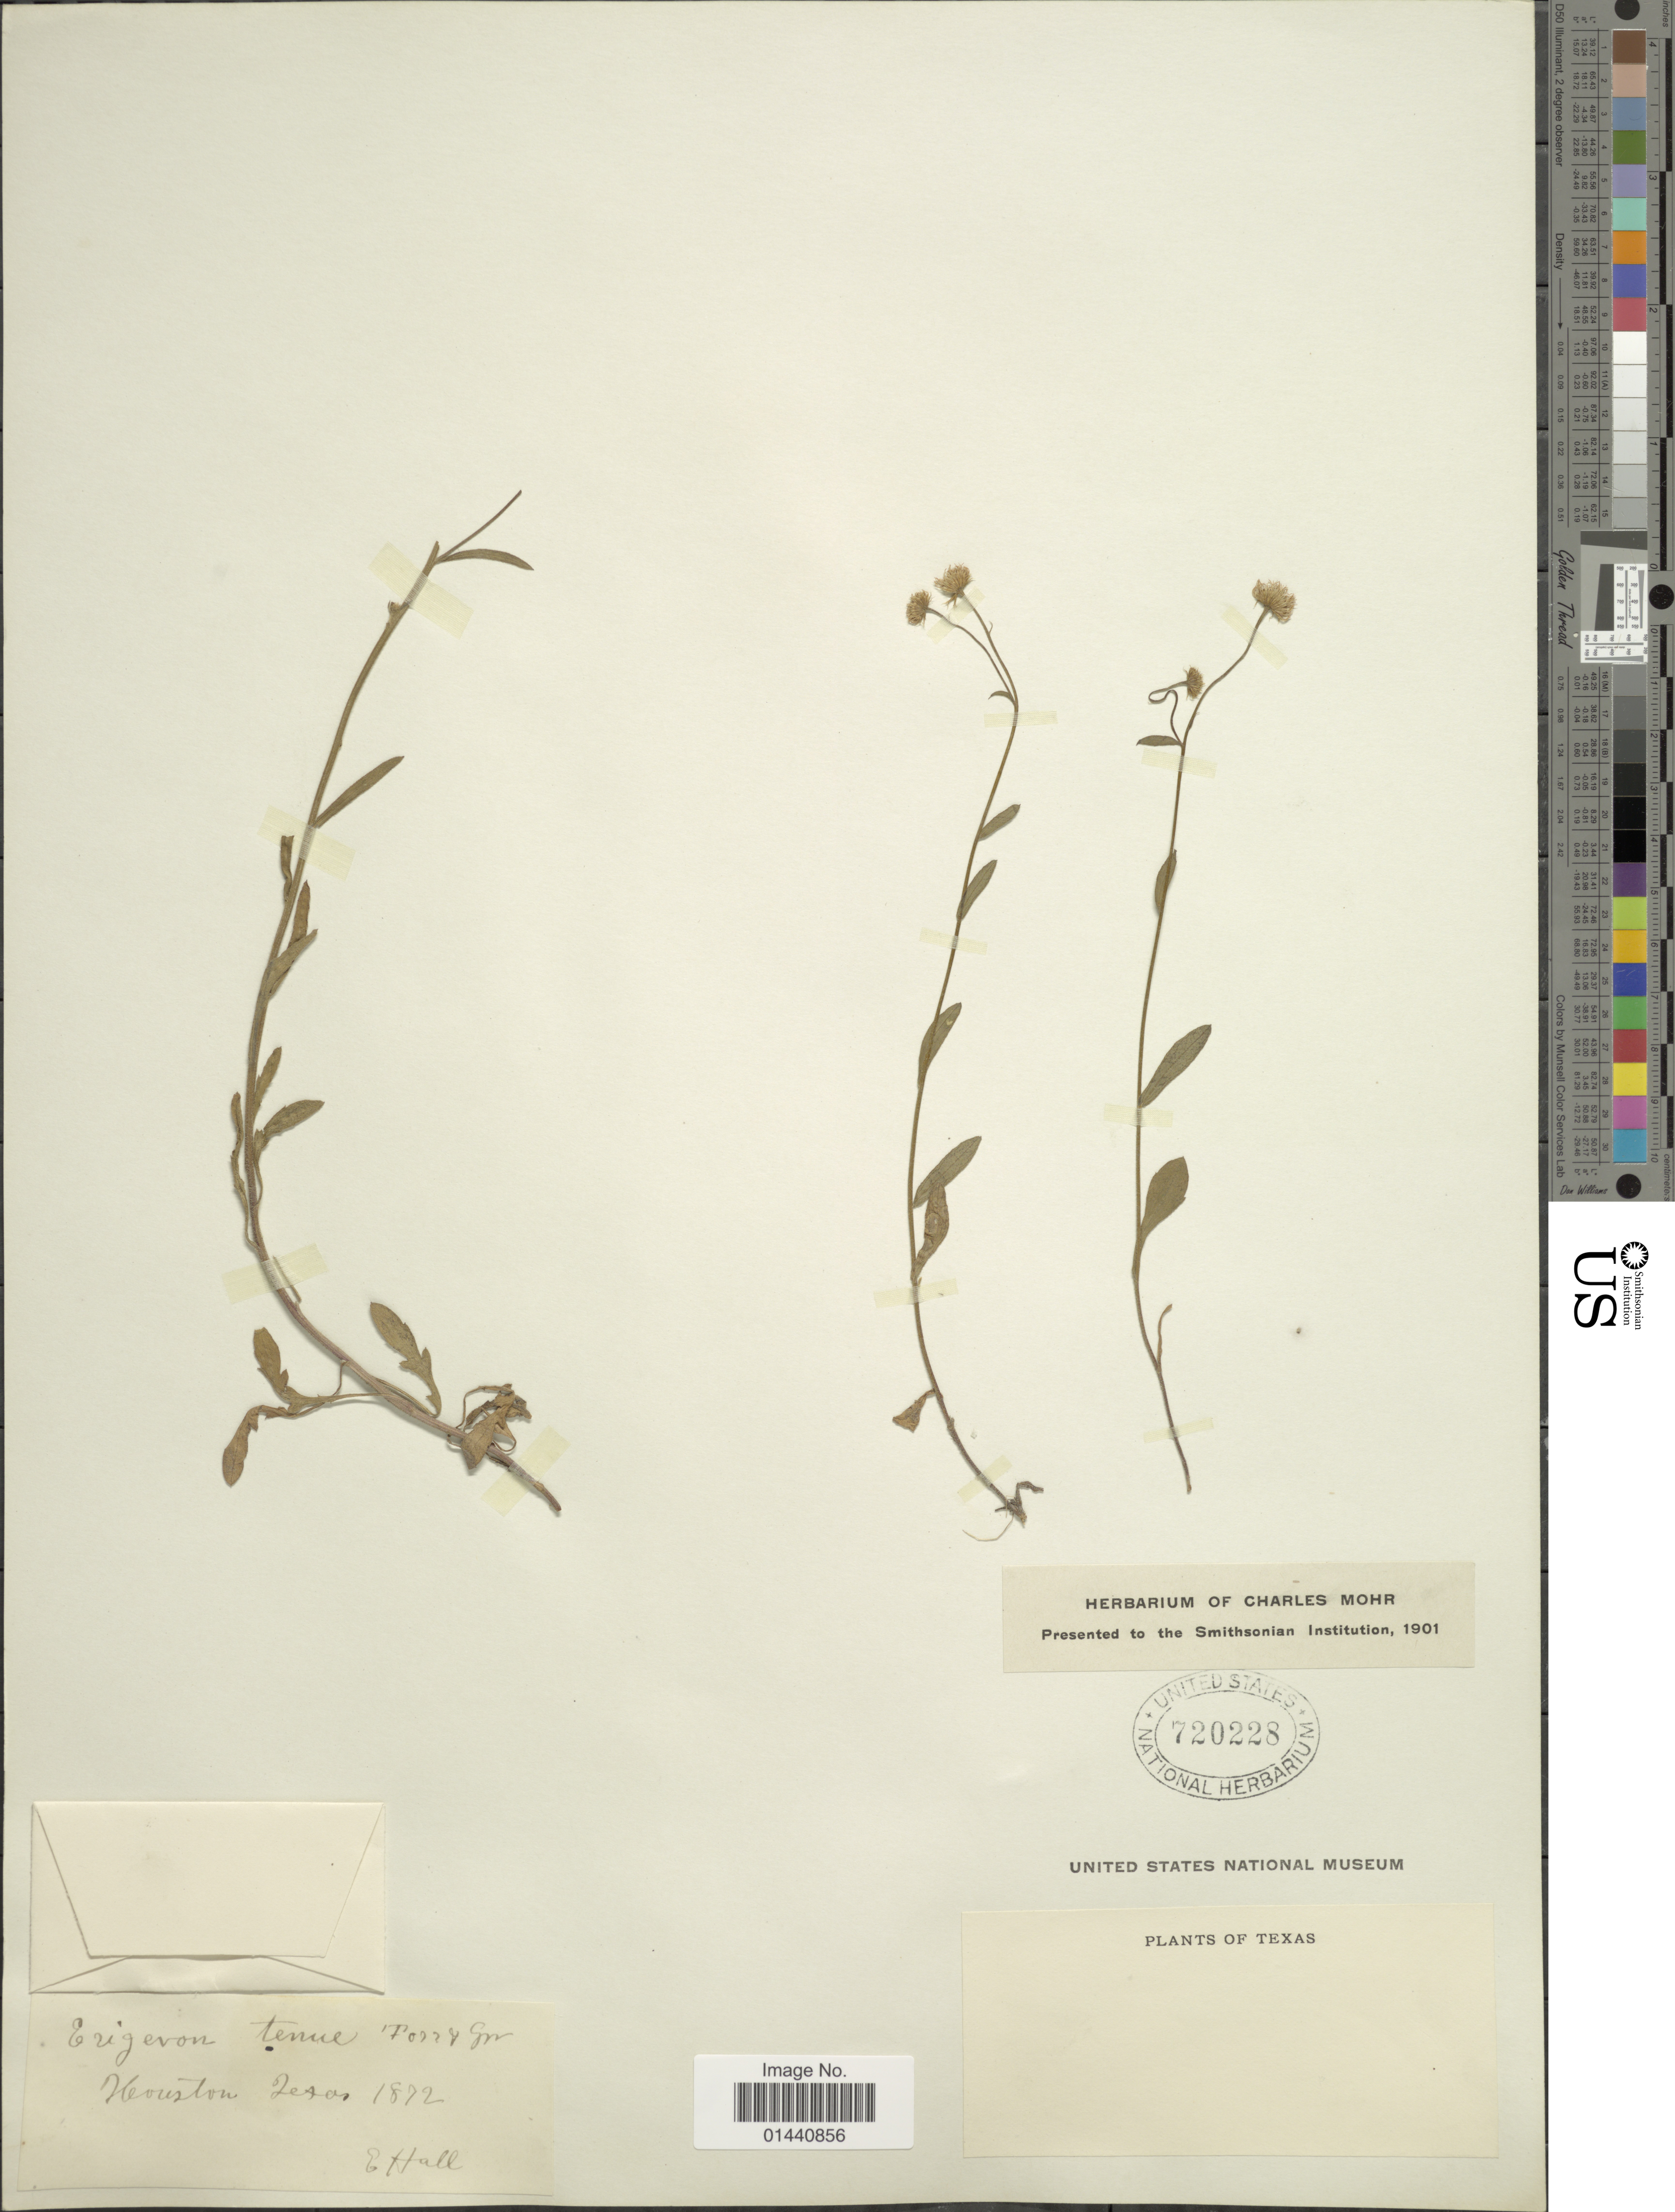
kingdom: Plantae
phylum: Tracheophyta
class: Magnoliopsida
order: Asterales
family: Asteraceae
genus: Erigeron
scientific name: Erigeron tenuis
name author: Torr. & A. Gray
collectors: E. Hall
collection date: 1872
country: United States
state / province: Texas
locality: Houston.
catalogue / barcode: US 720228